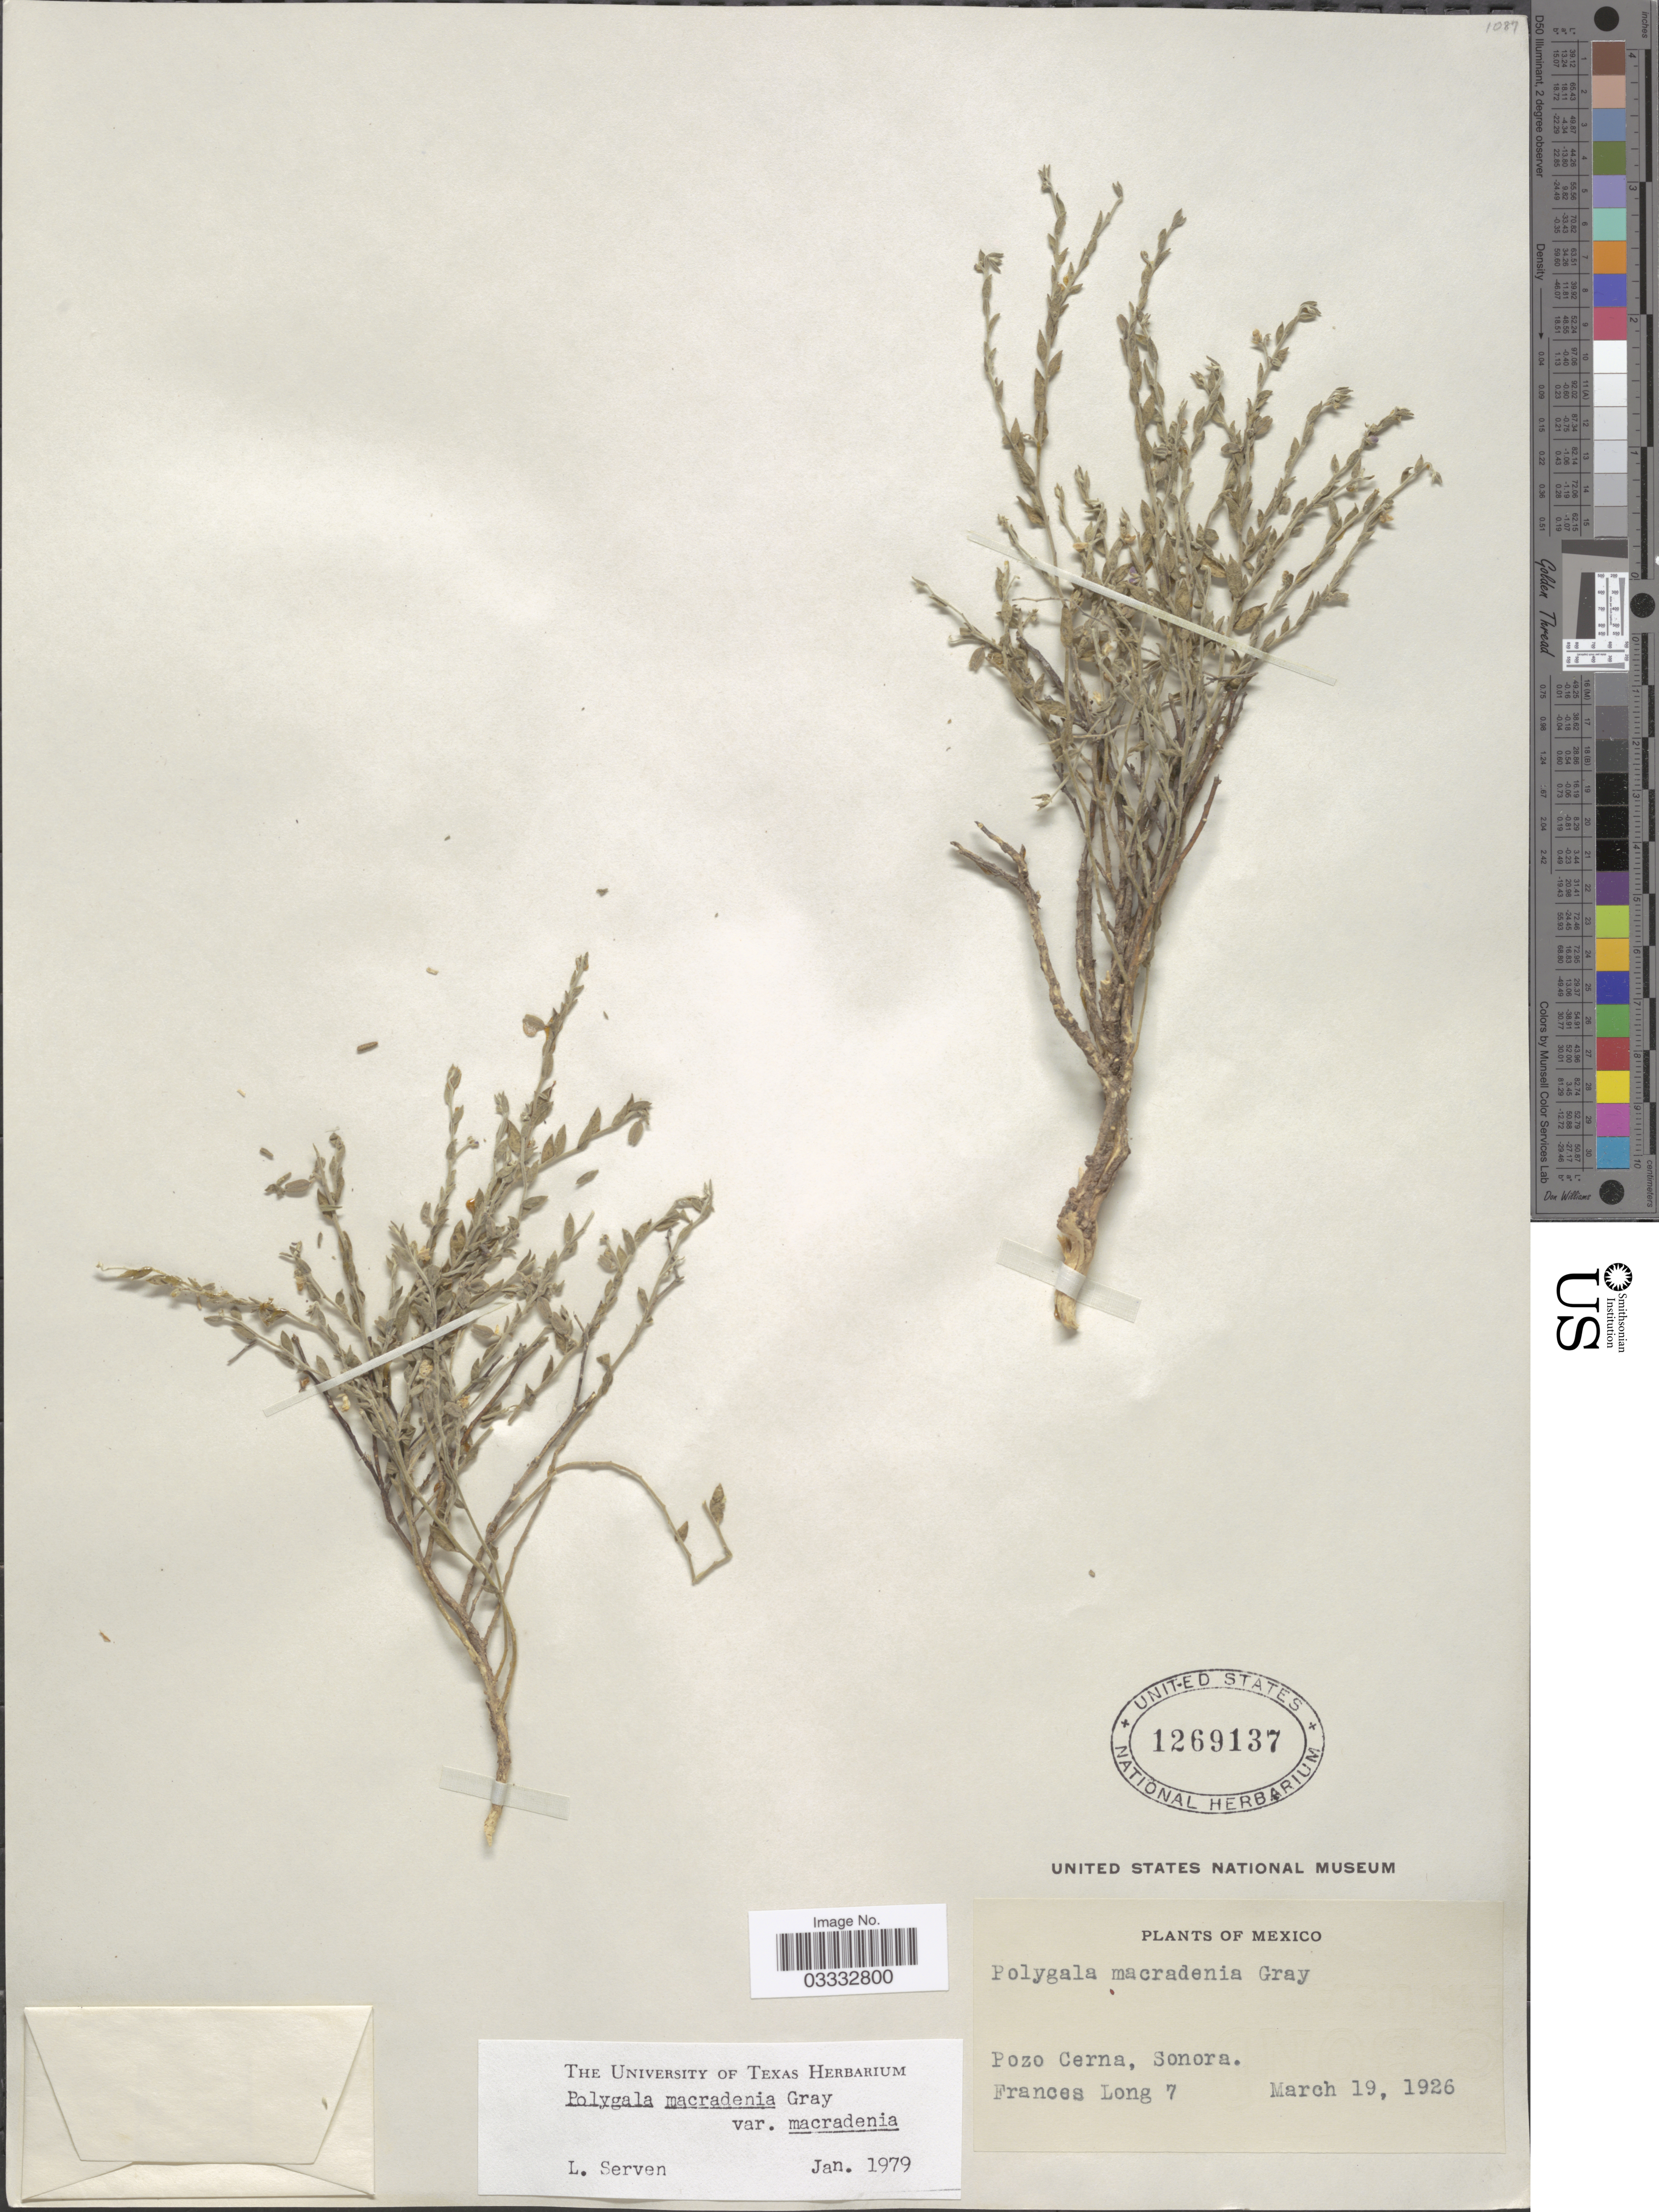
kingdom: Plantae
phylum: Tracheophyta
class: Magnoliopsida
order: Fabales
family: Polygalaceae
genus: Hebecarpa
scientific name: Hebecarpa macradenia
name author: (A. Gray) J.R. Abbott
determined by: Strong, Mark T., (BOT), Smithsonian Institution - National Museum of Natural History (UNITED STATES)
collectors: F. Long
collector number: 7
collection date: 1926-03-19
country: Mexico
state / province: Sonora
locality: Pozo Cerna.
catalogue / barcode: US 1269137